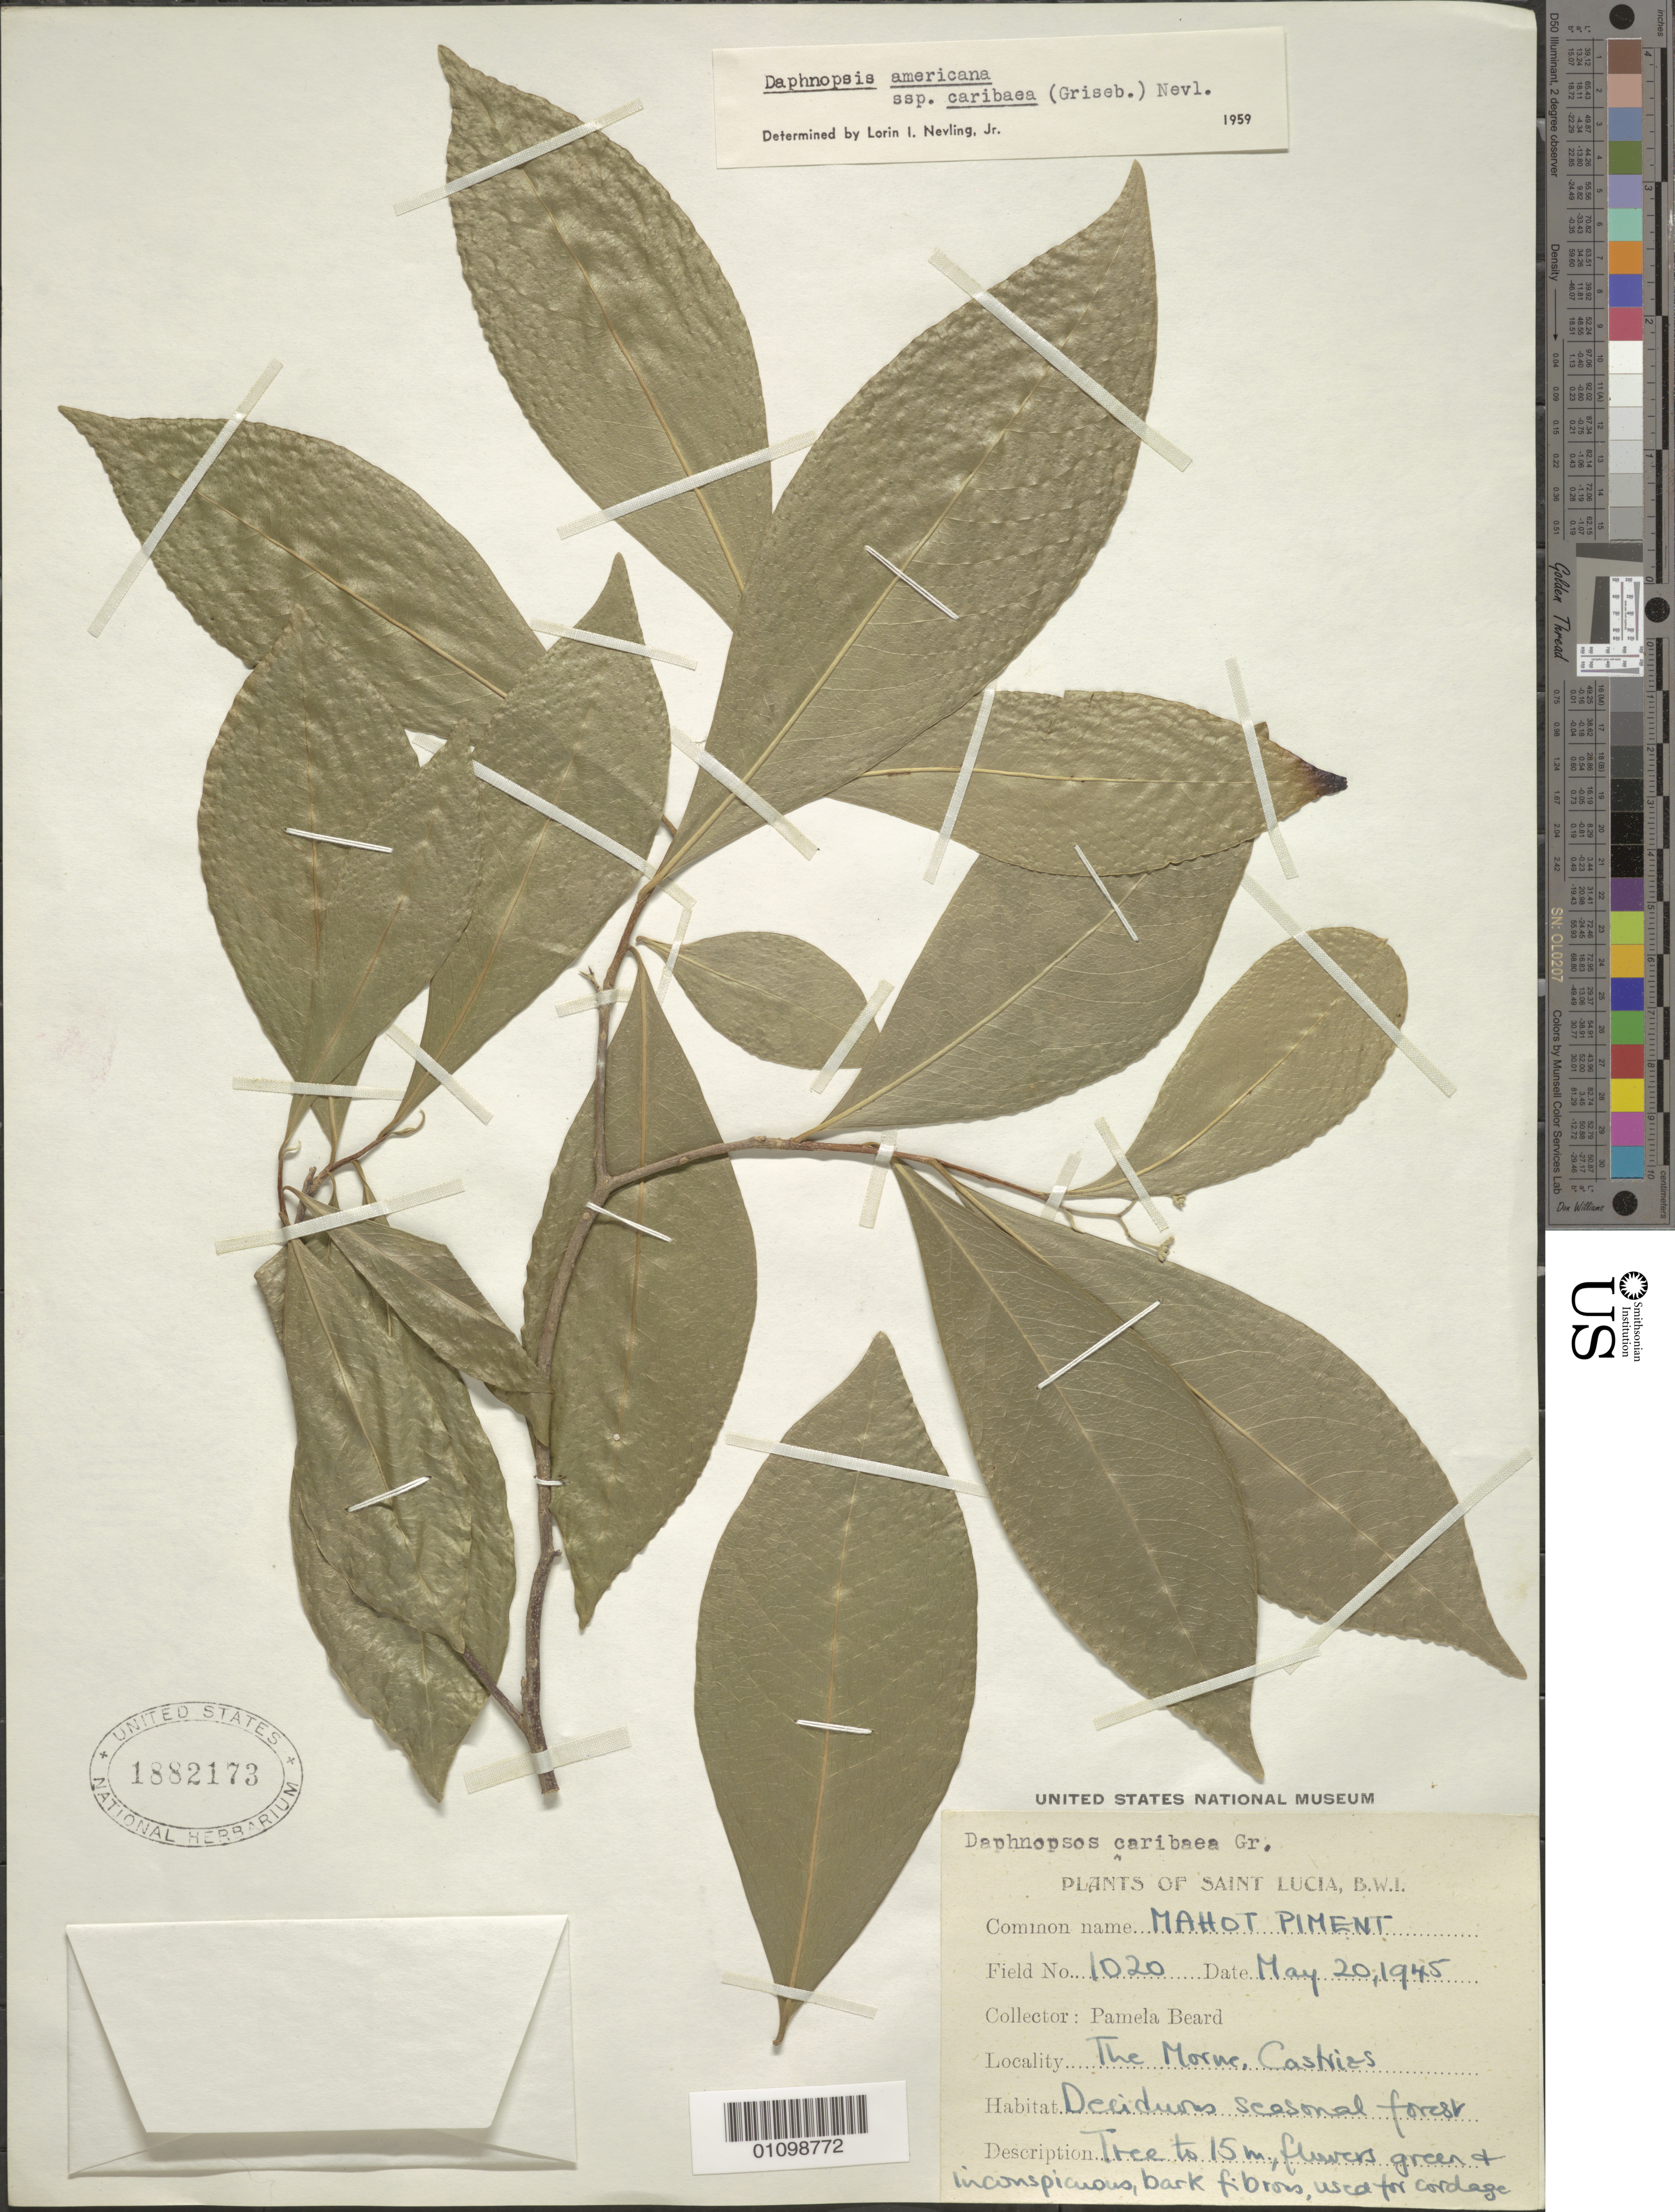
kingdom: Plantae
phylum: Tracheophyta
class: Magnoliopsida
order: Malvales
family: Thymelaeaceae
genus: Daphnopsis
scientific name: Daphnopsis americana subsp. caribaea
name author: (Griseb.) Nevling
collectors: P. Beard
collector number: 1020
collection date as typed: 20 May 1945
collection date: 1945-05-20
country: St. Lucia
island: St. Lucia I.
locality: The Moruc, Castries. Deciduous Seasonal forest.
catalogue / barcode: US 1882173